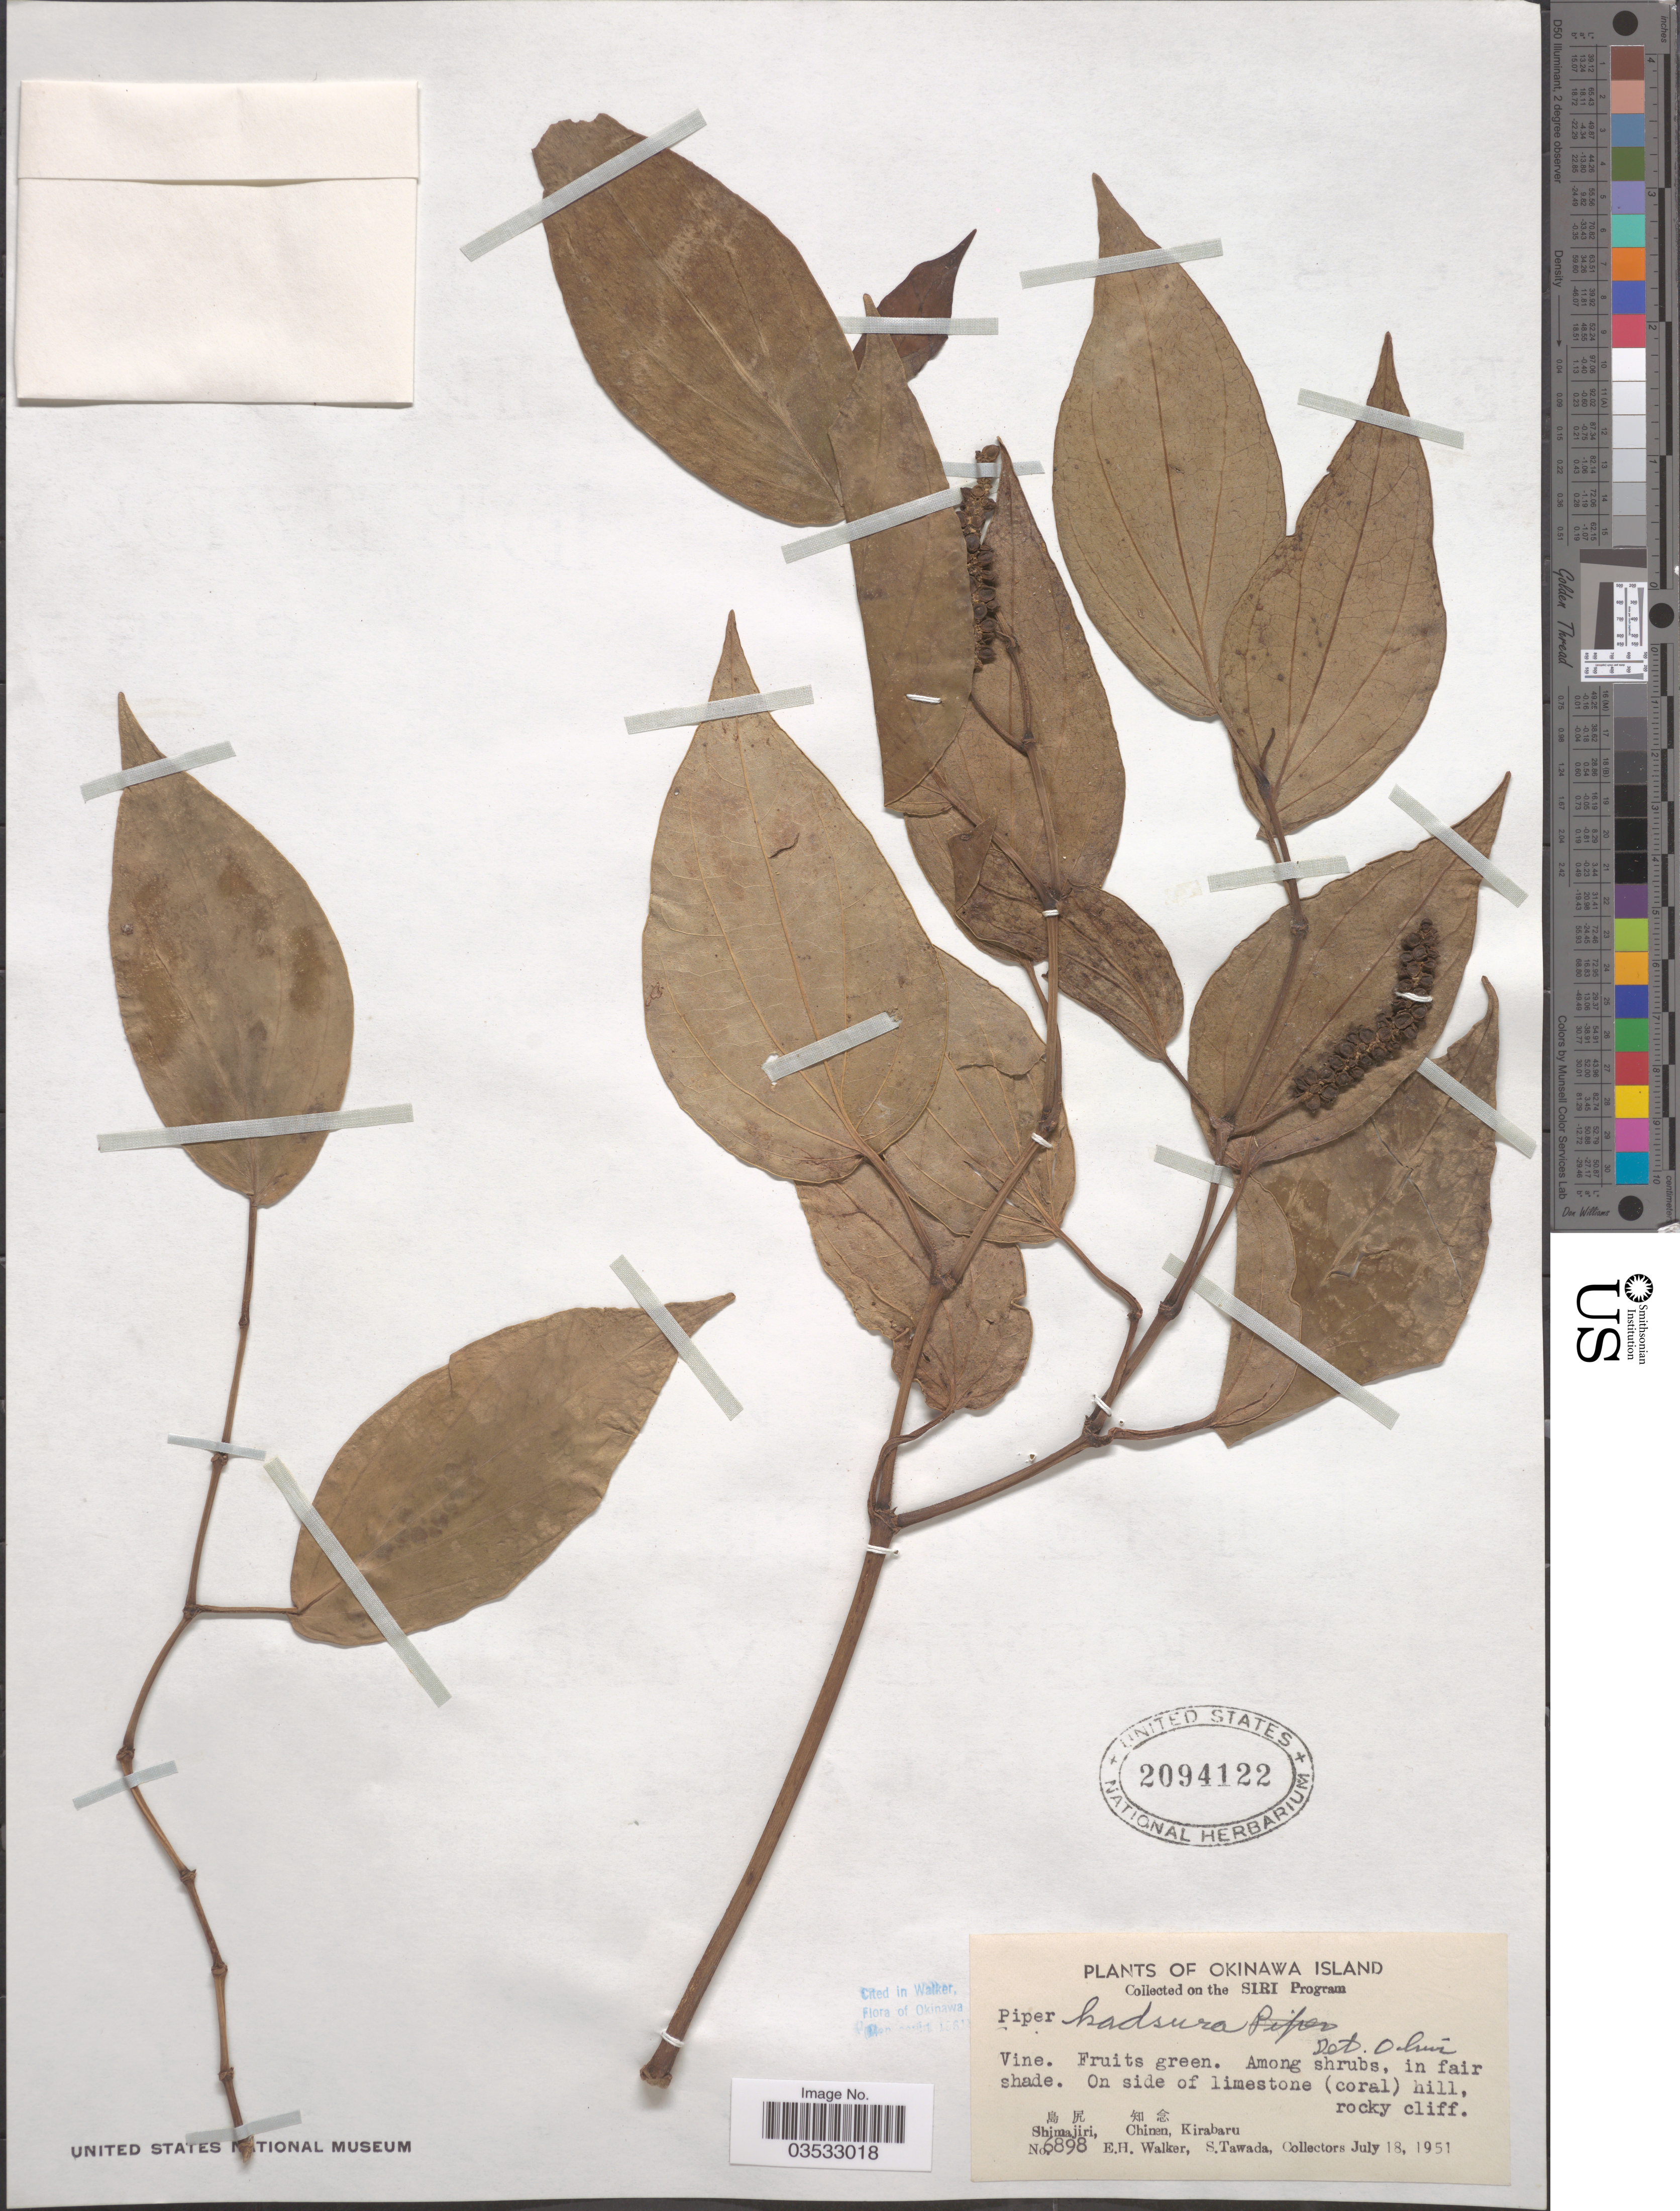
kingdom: Plantae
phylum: Tracheophyta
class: Magnoliopsida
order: Piperales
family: Piperaceae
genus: Piper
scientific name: Piper kadsura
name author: (Choisy) Ohwi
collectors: E. H. Walker & S. Tawada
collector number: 6898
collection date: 1951-07-18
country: Japan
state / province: Okinawa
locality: Okinawa Island. X, Shimajiri, Chinen, Kirabaru.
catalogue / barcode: US 2094122